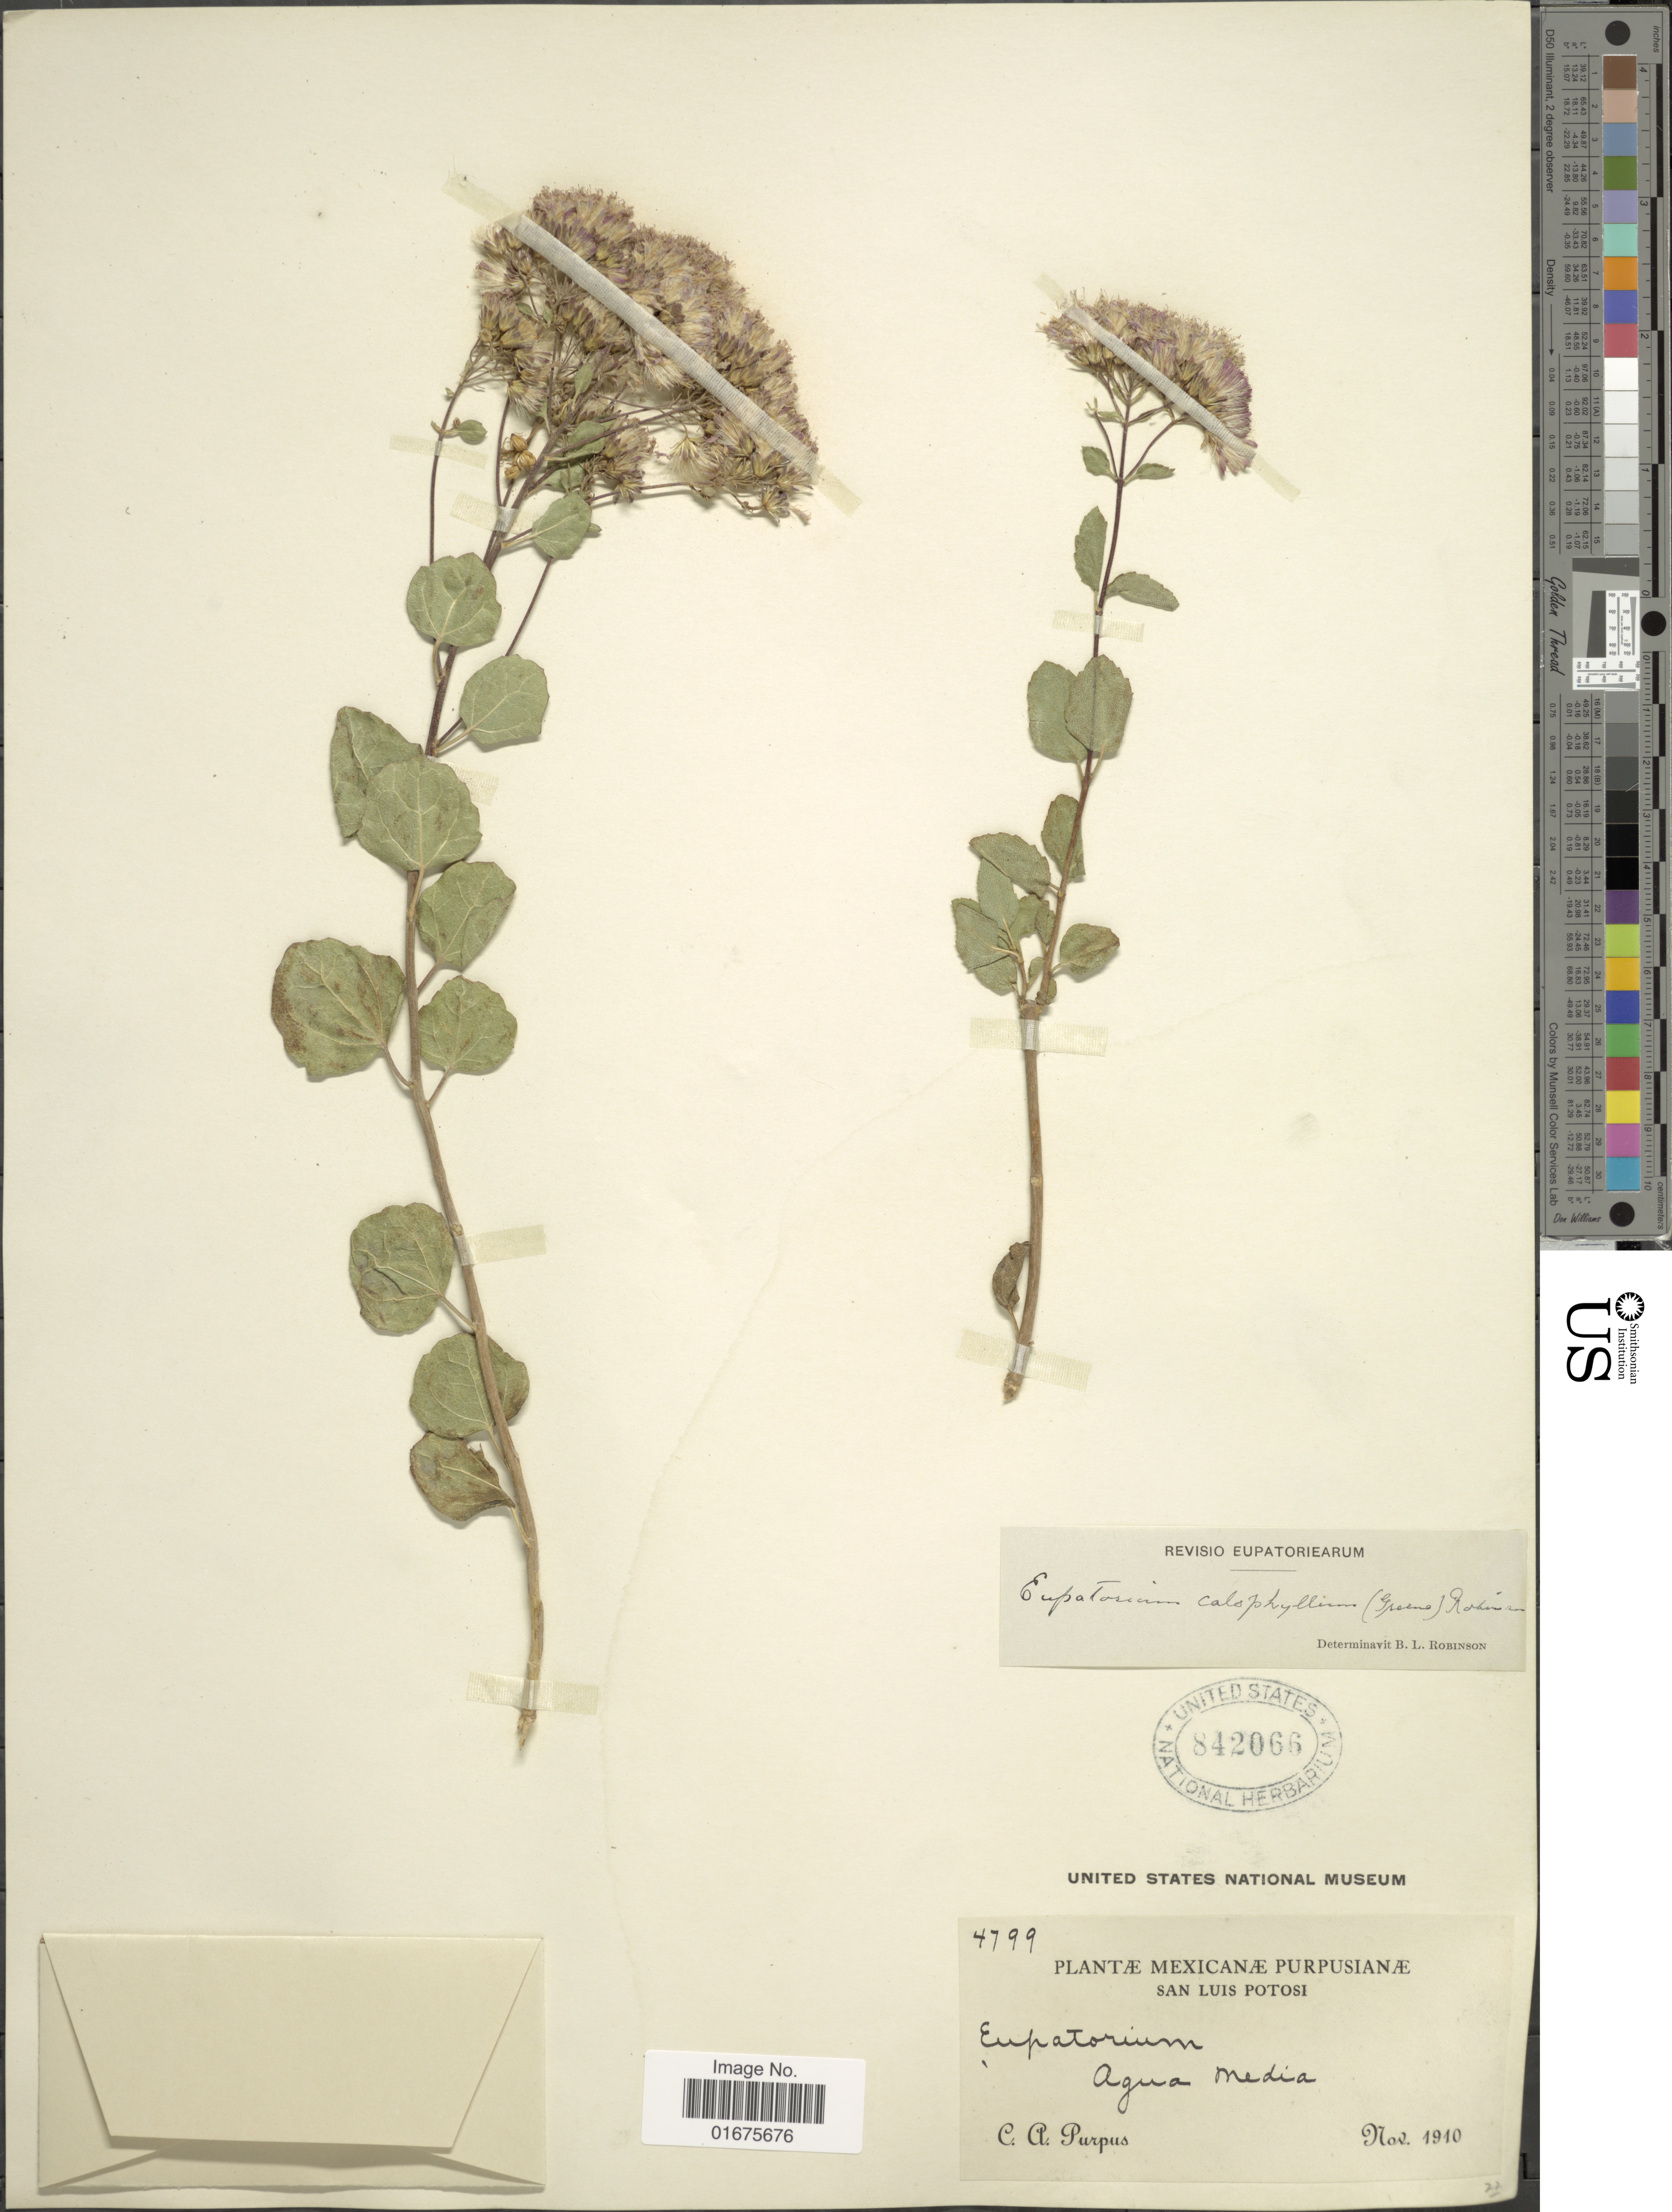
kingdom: Plantae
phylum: Tracheophyta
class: Magnoliopsida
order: Asterales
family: Asteraceae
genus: Ageratina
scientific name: Ageratina calophylla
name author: (B.L. Rob.) R.M. King & H. Rob.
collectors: C. A. Purpus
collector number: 4799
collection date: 1910-11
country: Mexico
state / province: San Luis Potosí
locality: Agua Media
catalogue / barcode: US 842066